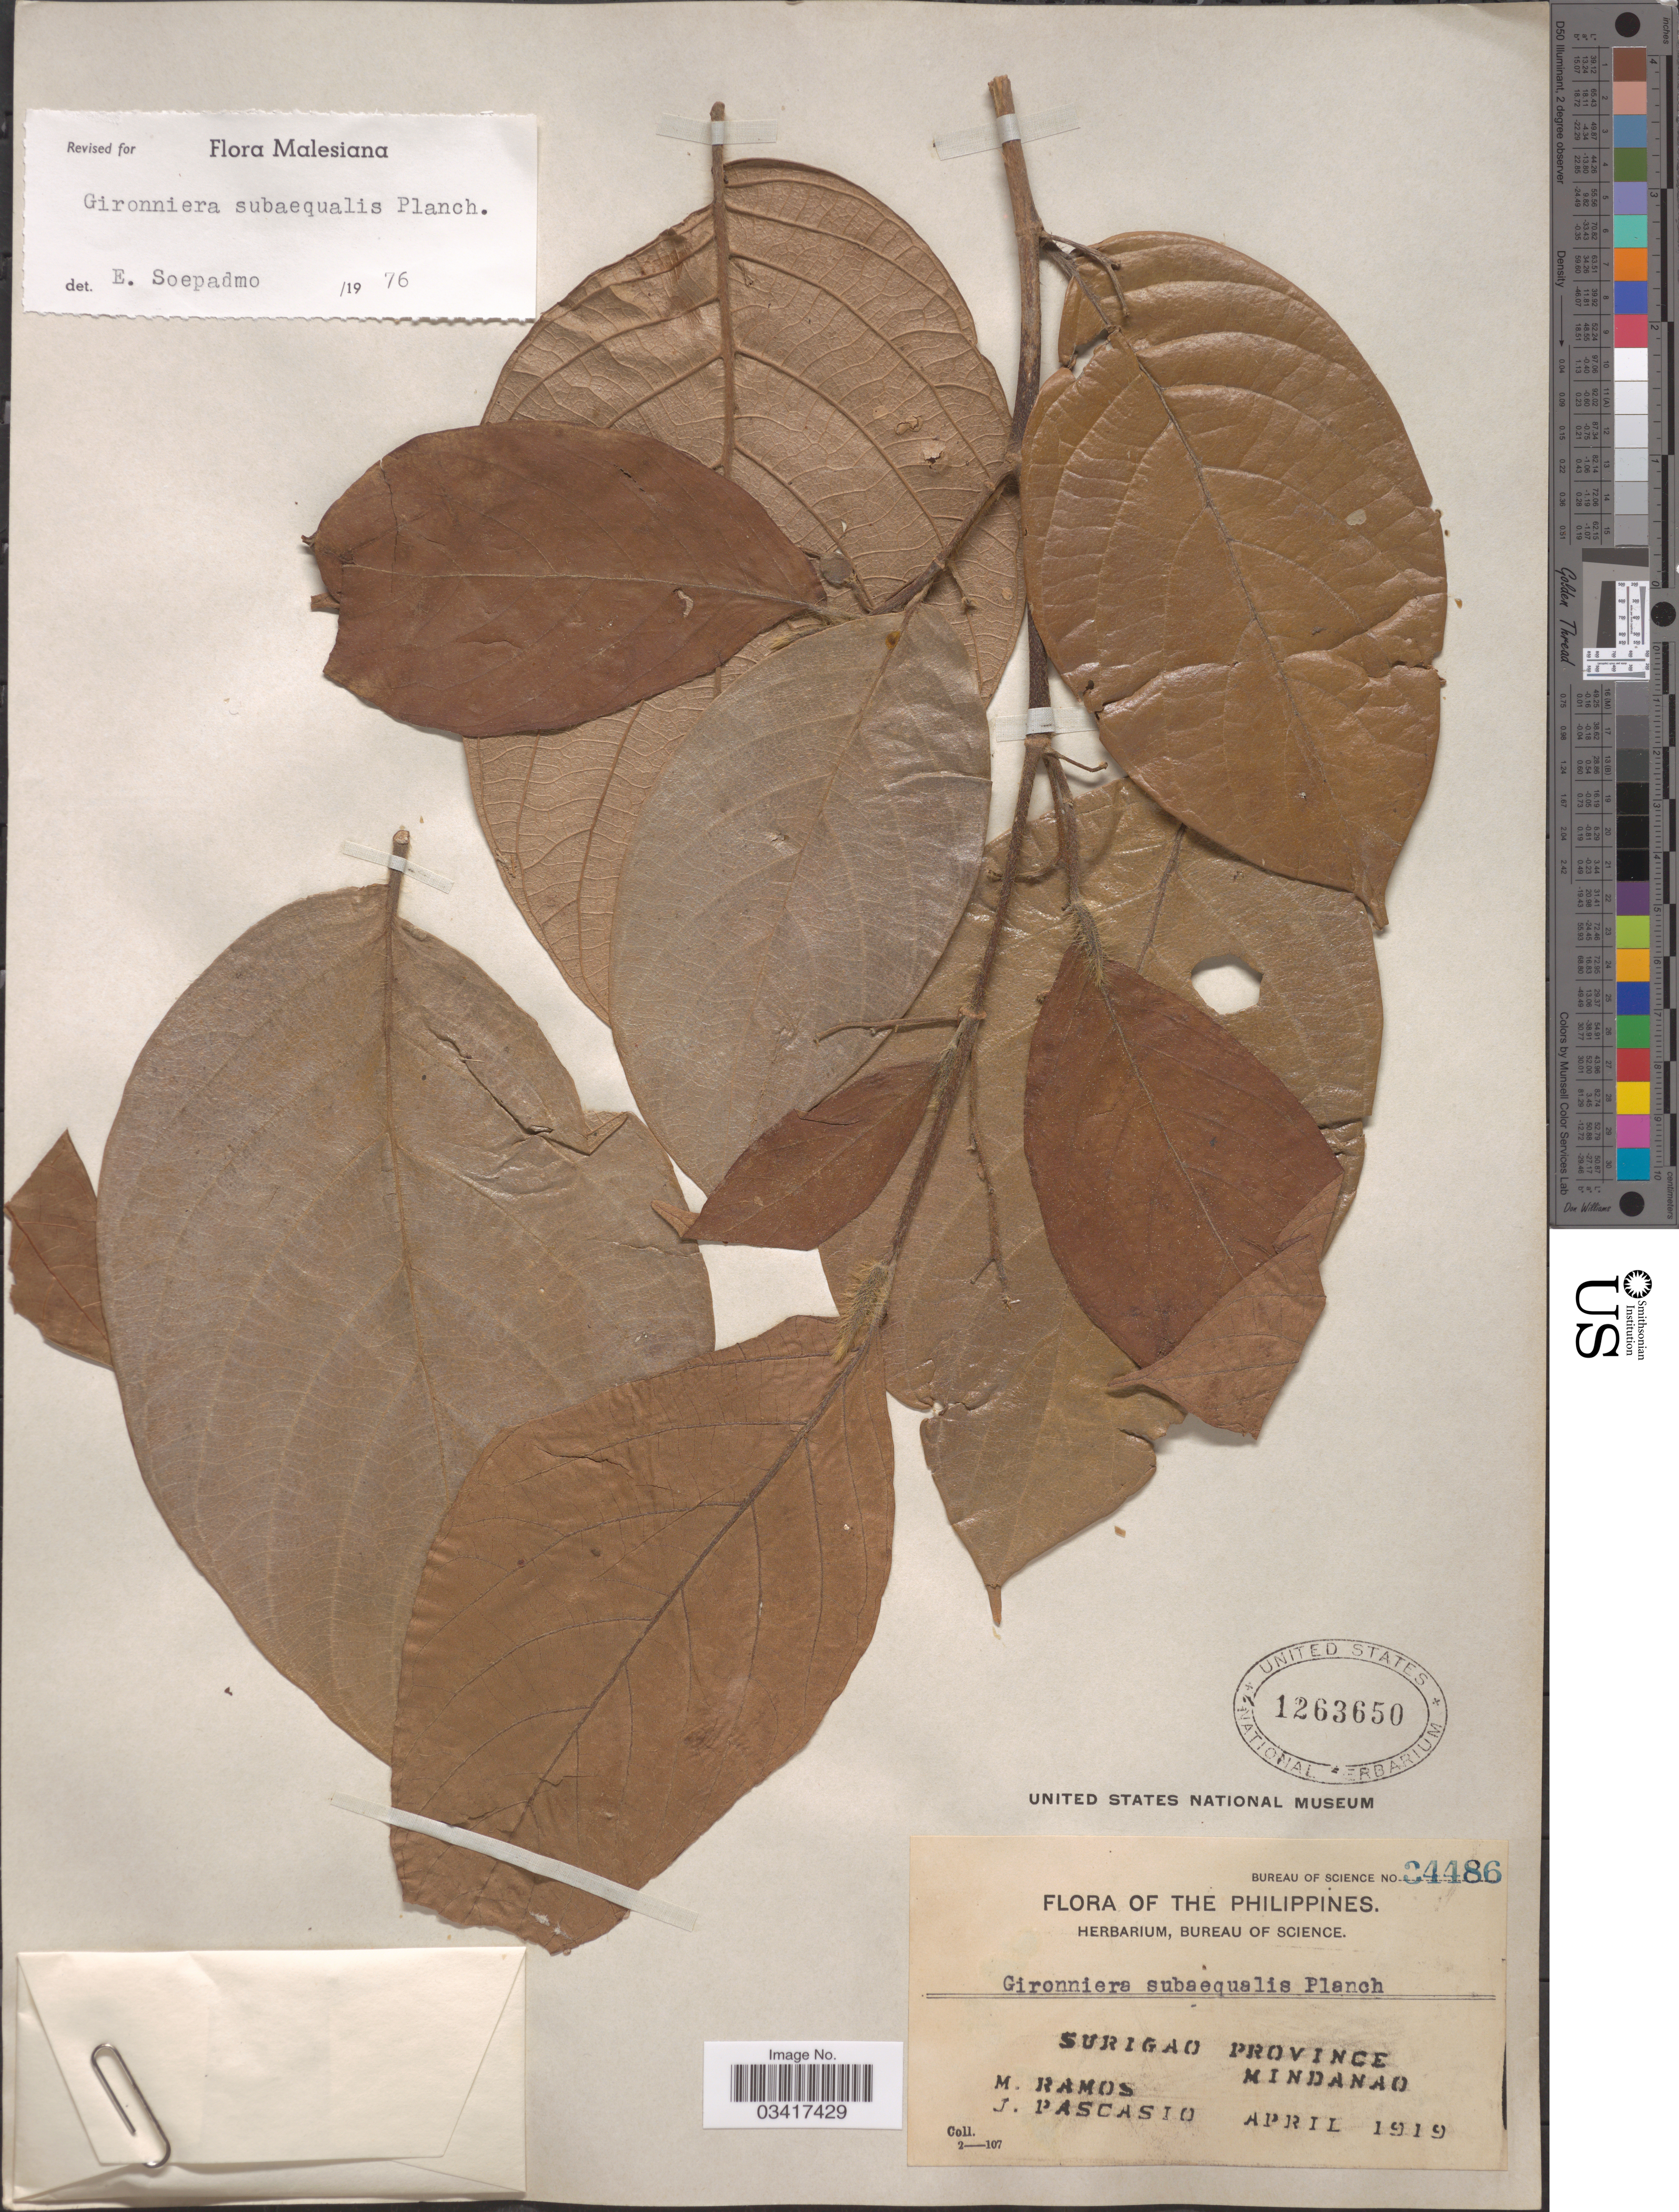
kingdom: Plantae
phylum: Tracheophyta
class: Magnoliopsida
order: Rosales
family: Cannabaceae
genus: Gironniera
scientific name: Gironniera subaequalis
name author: Planch.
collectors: M. Ramos & J. Pascasio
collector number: Bureau of Science 34486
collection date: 1919-04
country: Philippines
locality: Surigao Province, Mindanao.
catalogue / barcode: US 1263650